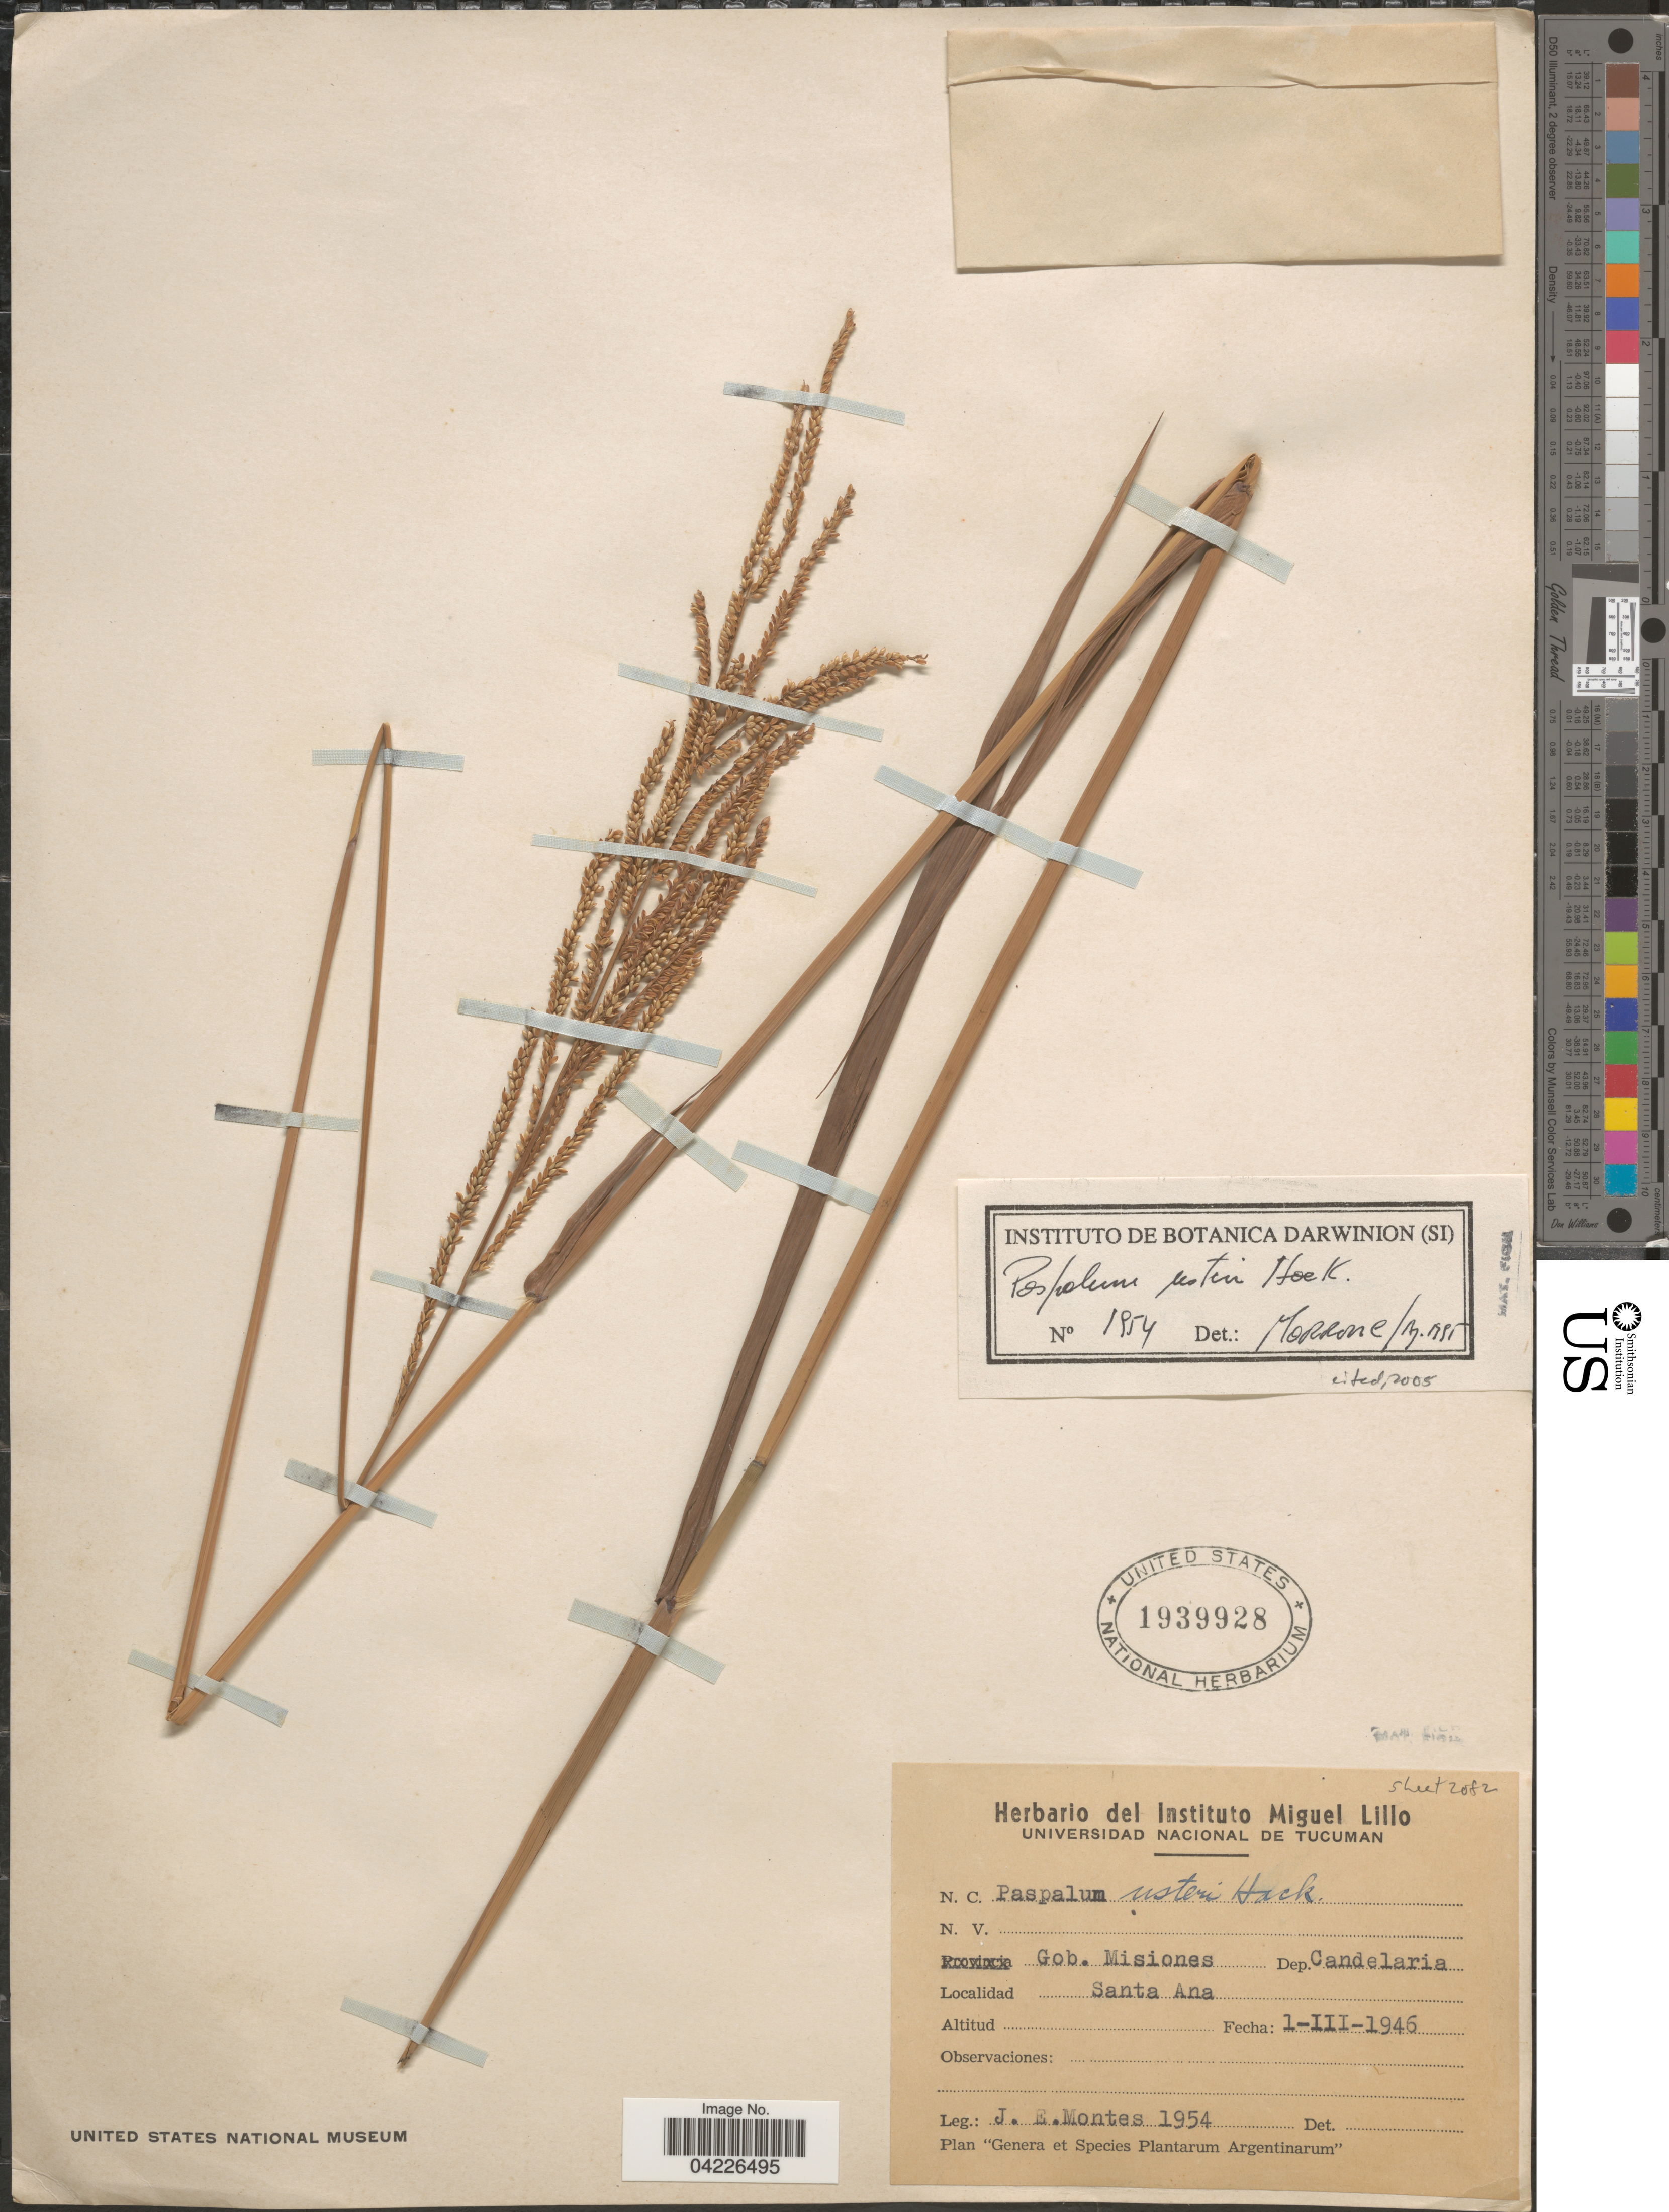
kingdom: Plantae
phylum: Tracheophyta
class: Liliopsida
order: Poales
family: Poaceae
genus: Paspalum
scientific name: Paspalum usteri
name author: Hack.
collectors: J. E. Montes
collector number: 1954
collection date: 1946-03-01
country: Argentina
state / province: Misiones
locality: Gob. Misiones. Dep. Candelaria. Santa Ana.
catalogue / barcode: US 1939928